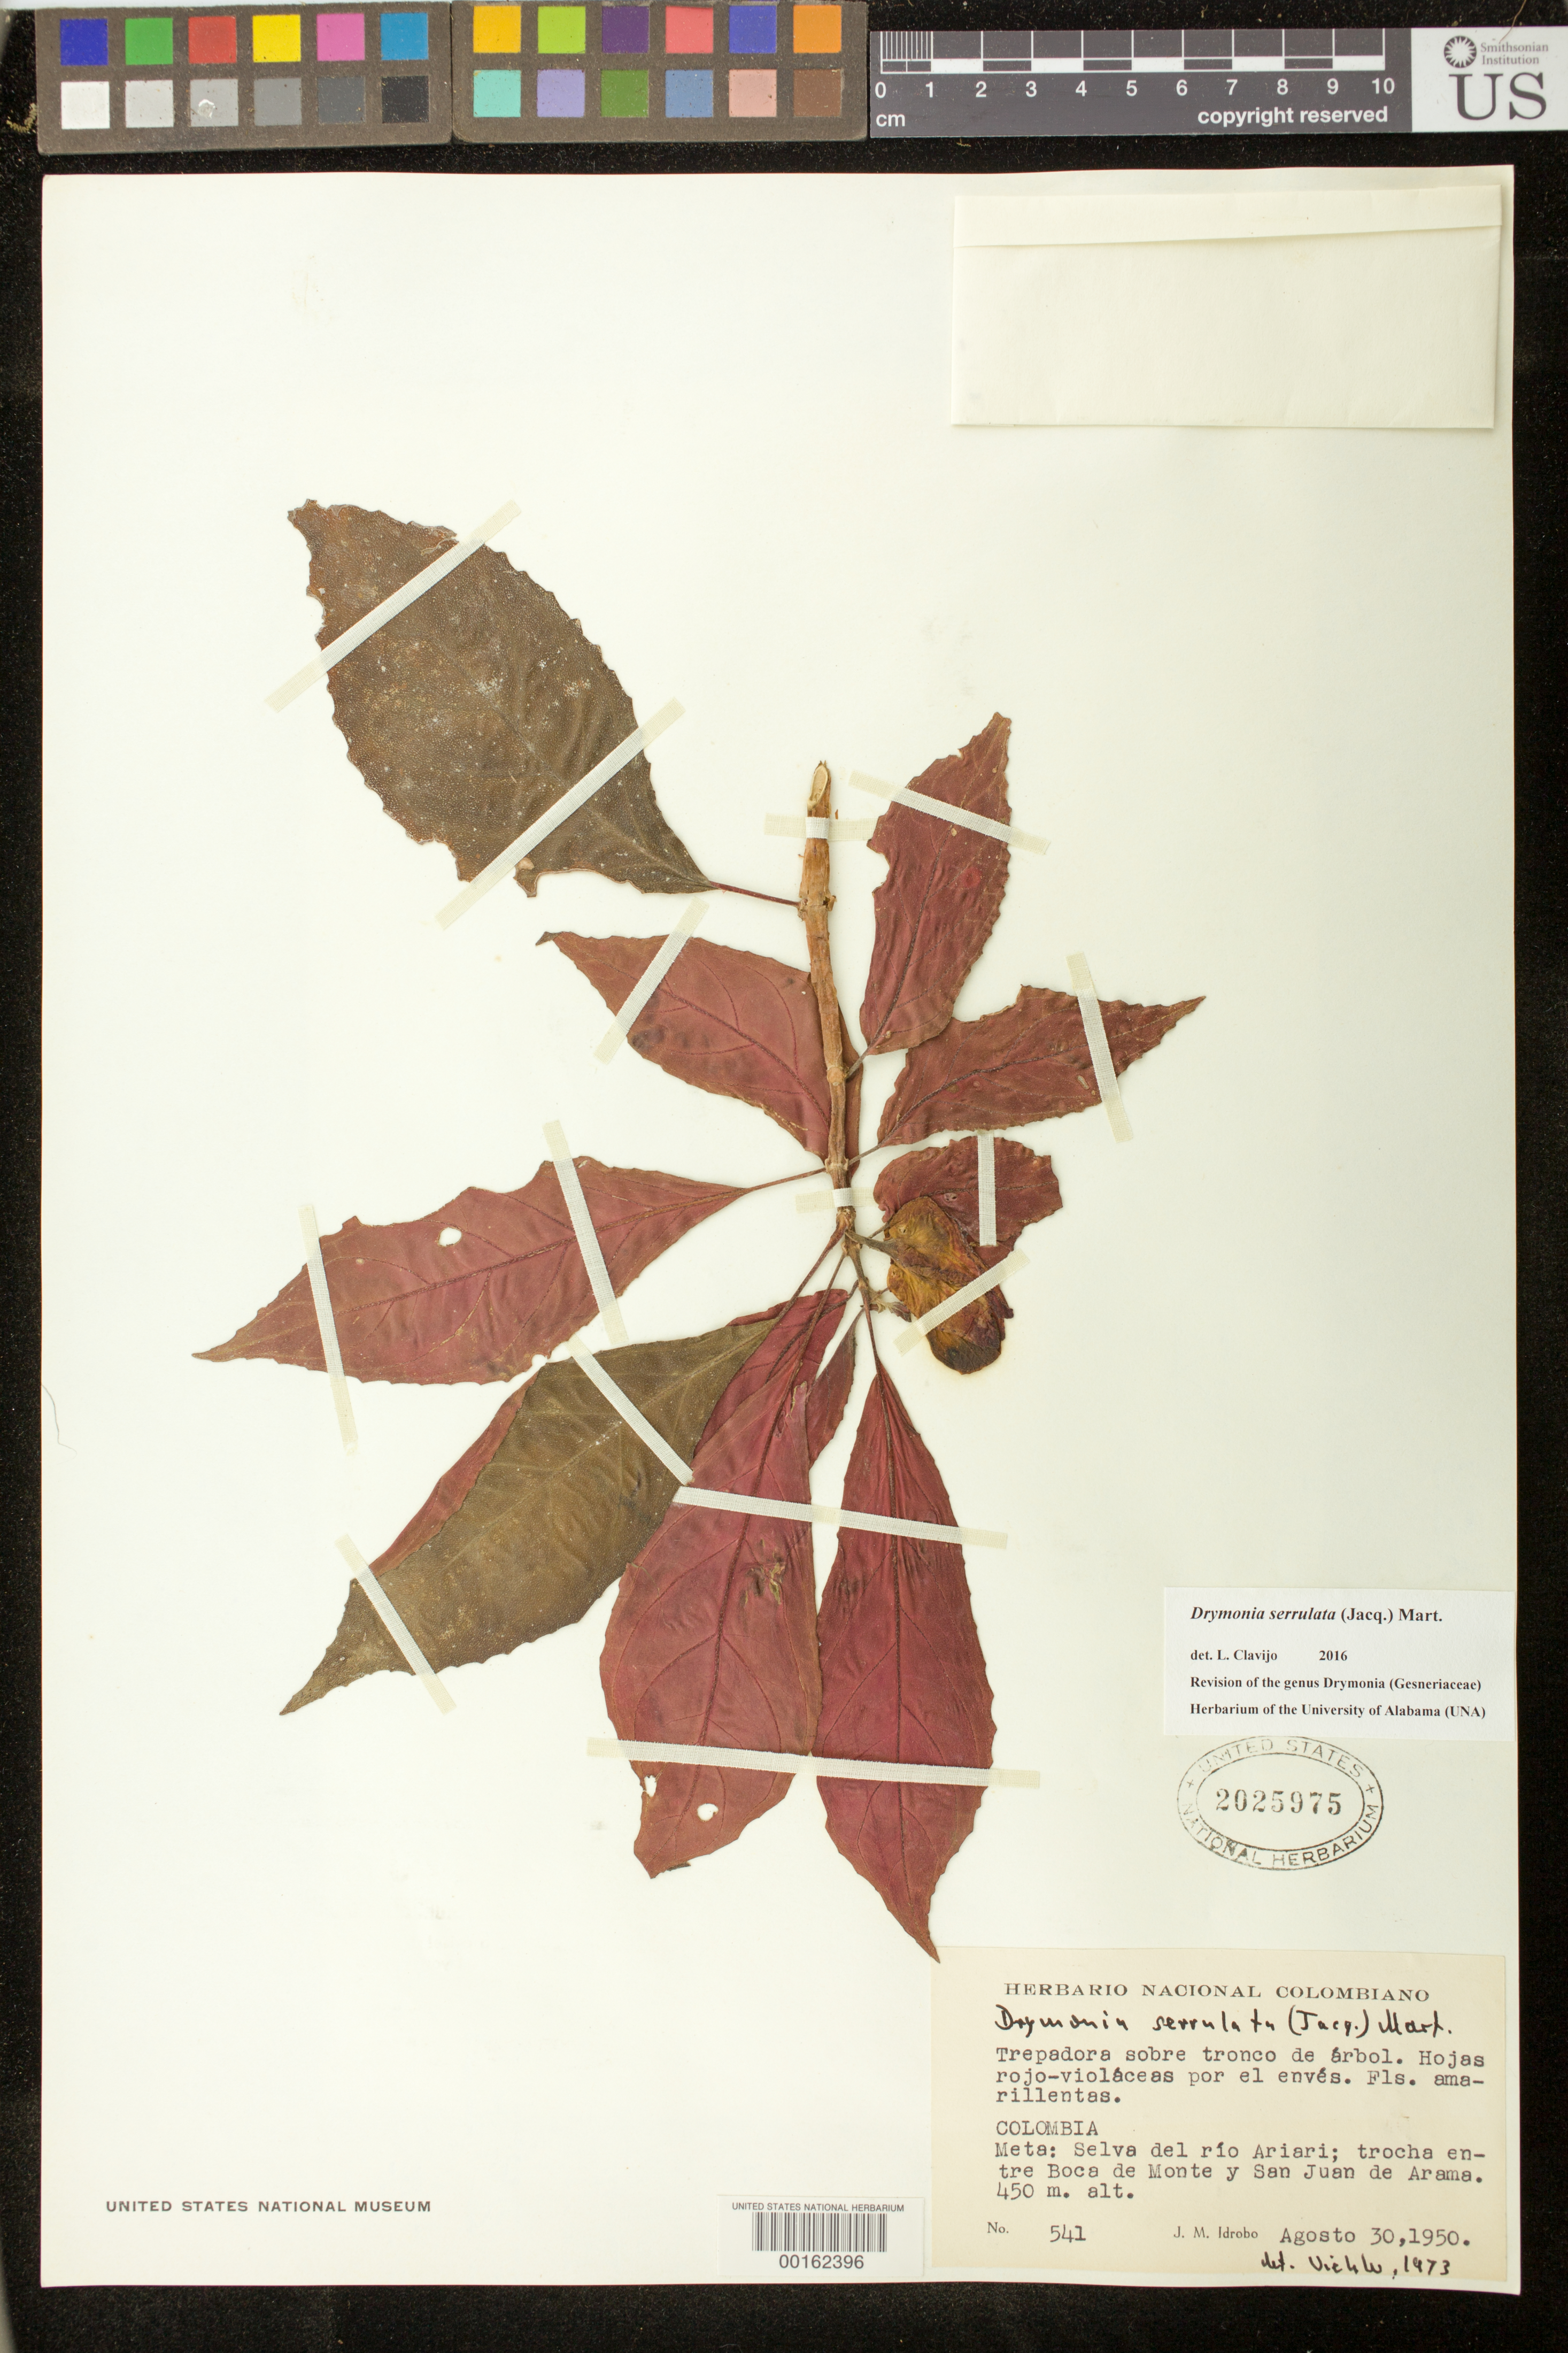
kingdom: Plantae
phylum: Tracheophyta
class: Magnoliopsida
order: Lamiales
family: Gesneriaceae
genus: Drymonia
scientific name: Drymonia serrulata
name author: (Jacq.) Mart.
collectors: J. M. Idrobo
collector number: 541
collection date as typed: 30 Aug 1950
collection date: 1950-08-30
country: Colombia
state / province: Meta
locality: Trail between Boca de Monte and San Juan de Arama, Rio Ariari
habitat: Forest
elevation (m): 450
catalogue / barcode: US 2025975